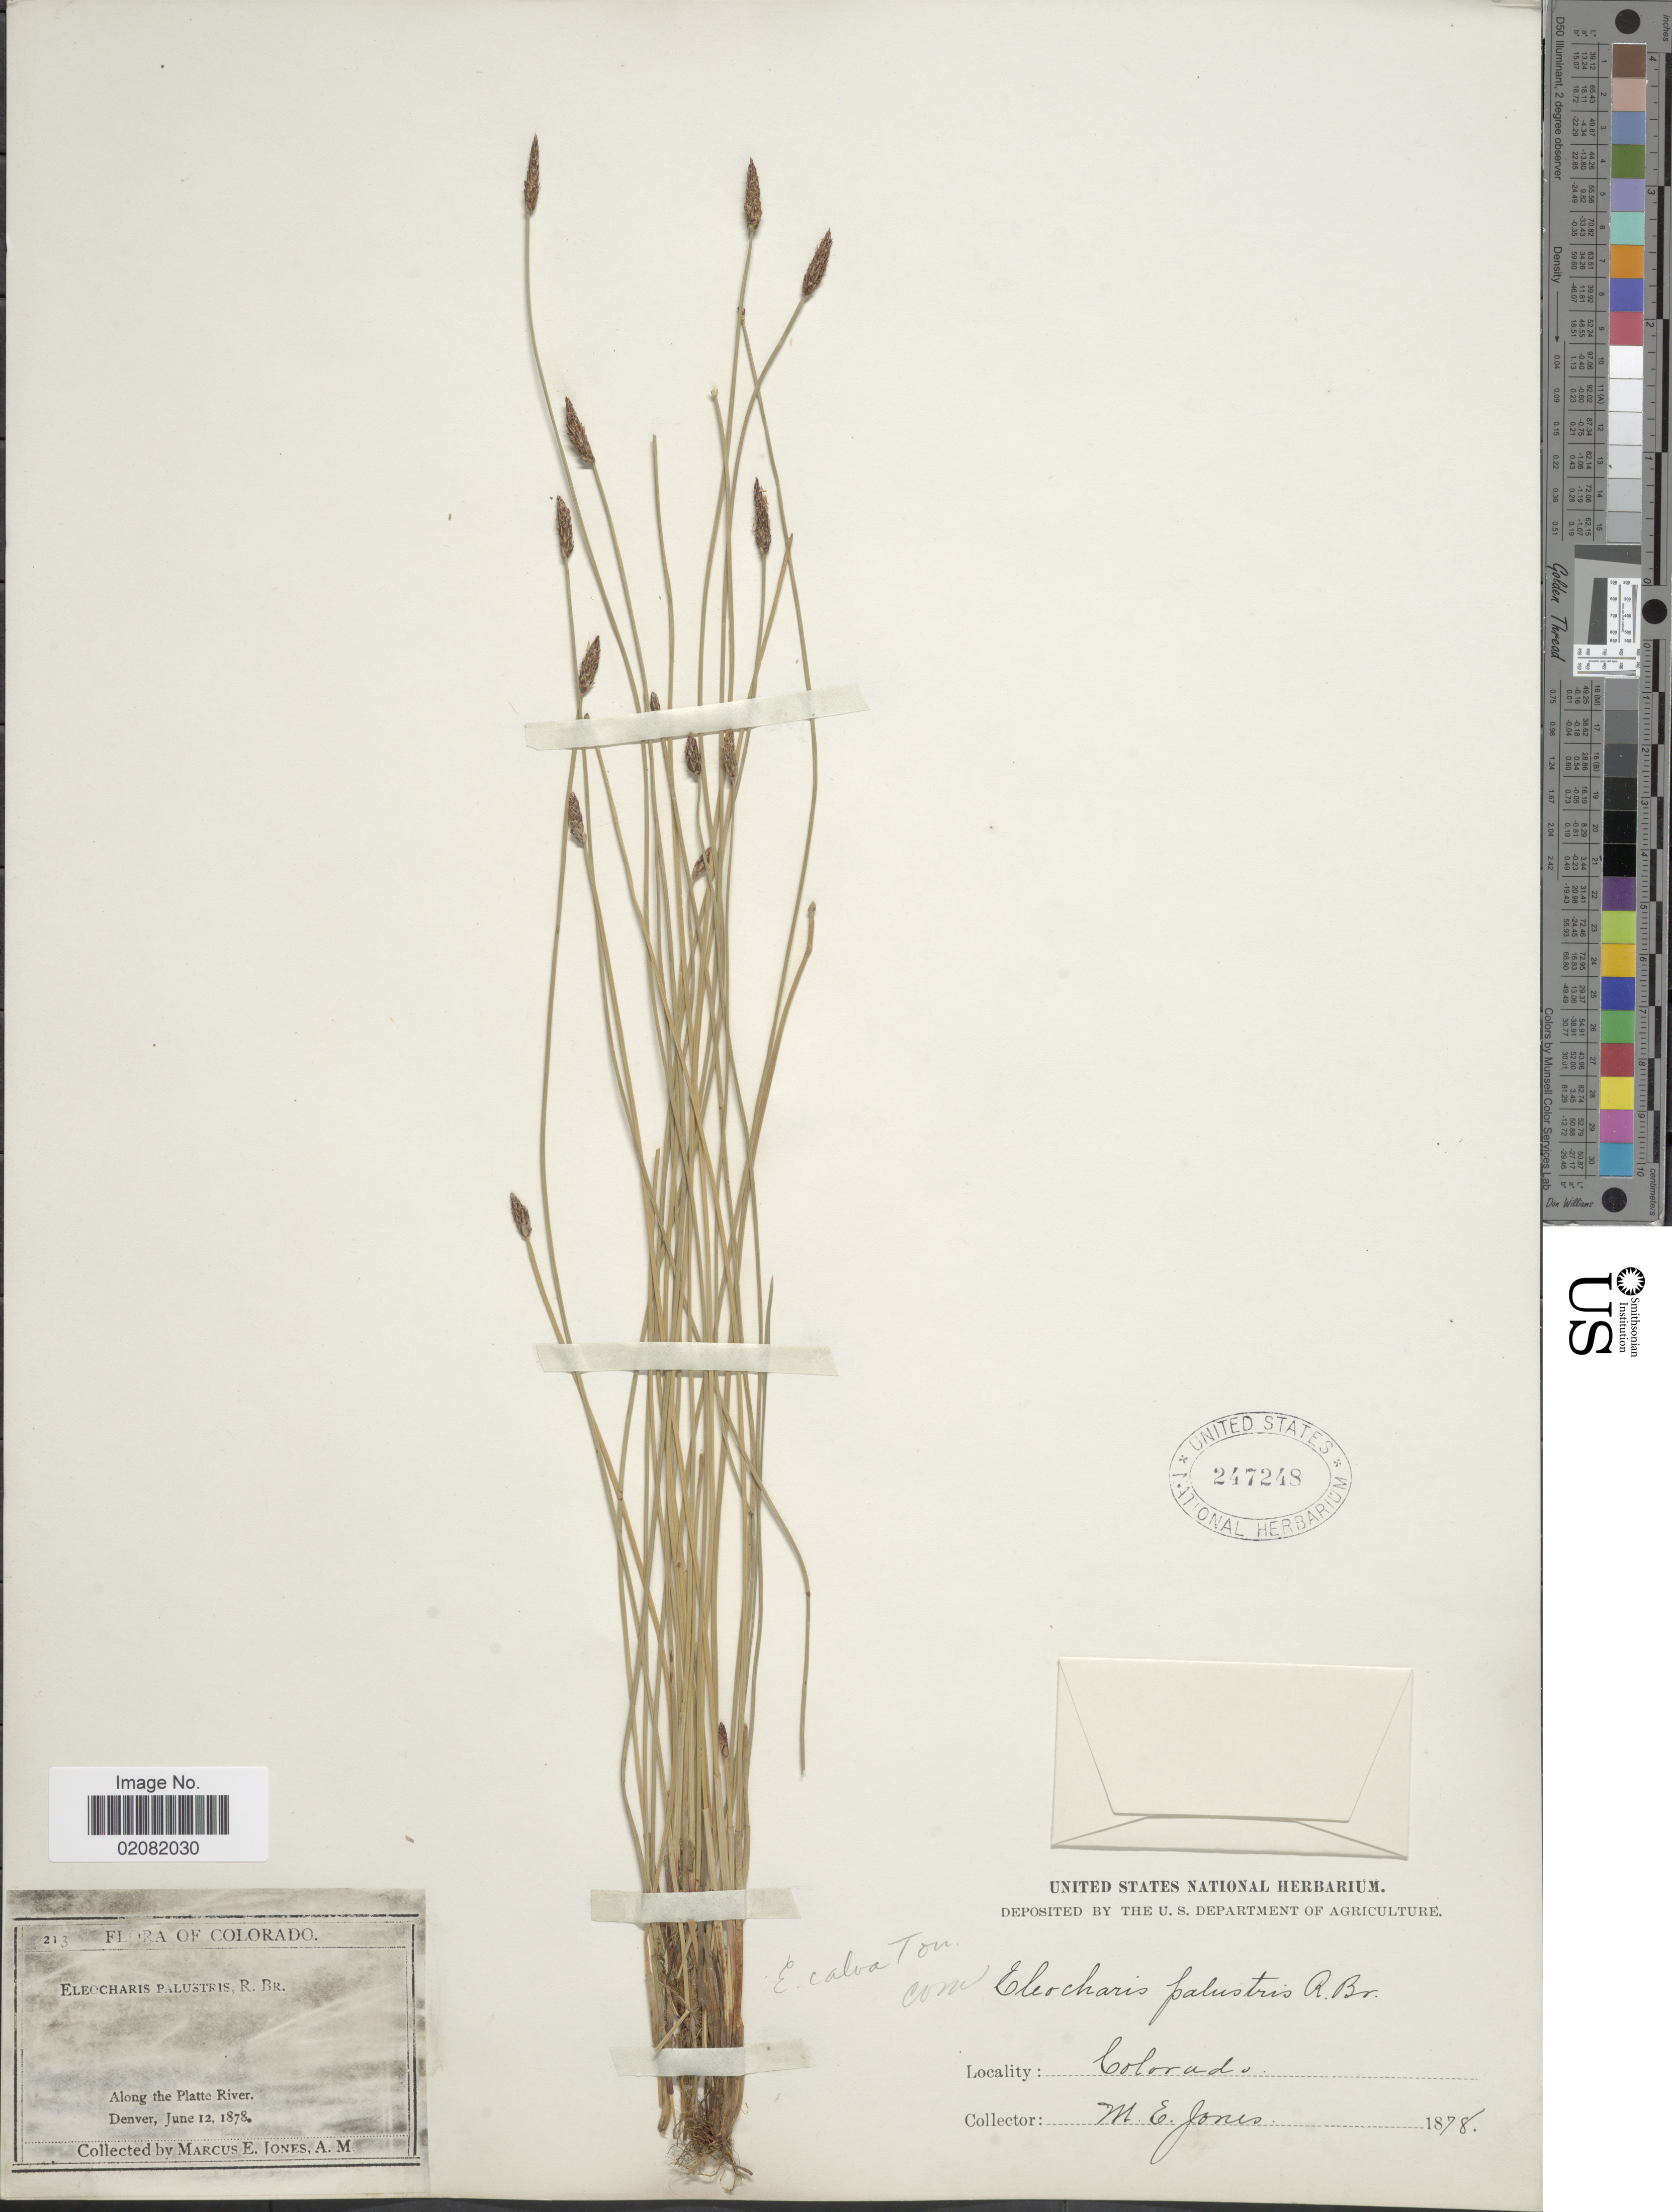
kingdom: Plantae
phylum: Tracheophyta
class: Liliopsida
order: Poales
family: Cyperaceae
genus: Eleocharis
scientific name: Eleocharis erythropoda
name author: Steud.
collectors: M. E. Jones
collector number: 213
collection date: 1878-06-12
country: United States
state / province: Colorado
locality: Along the Platte River. Denver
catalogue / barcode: US 247248